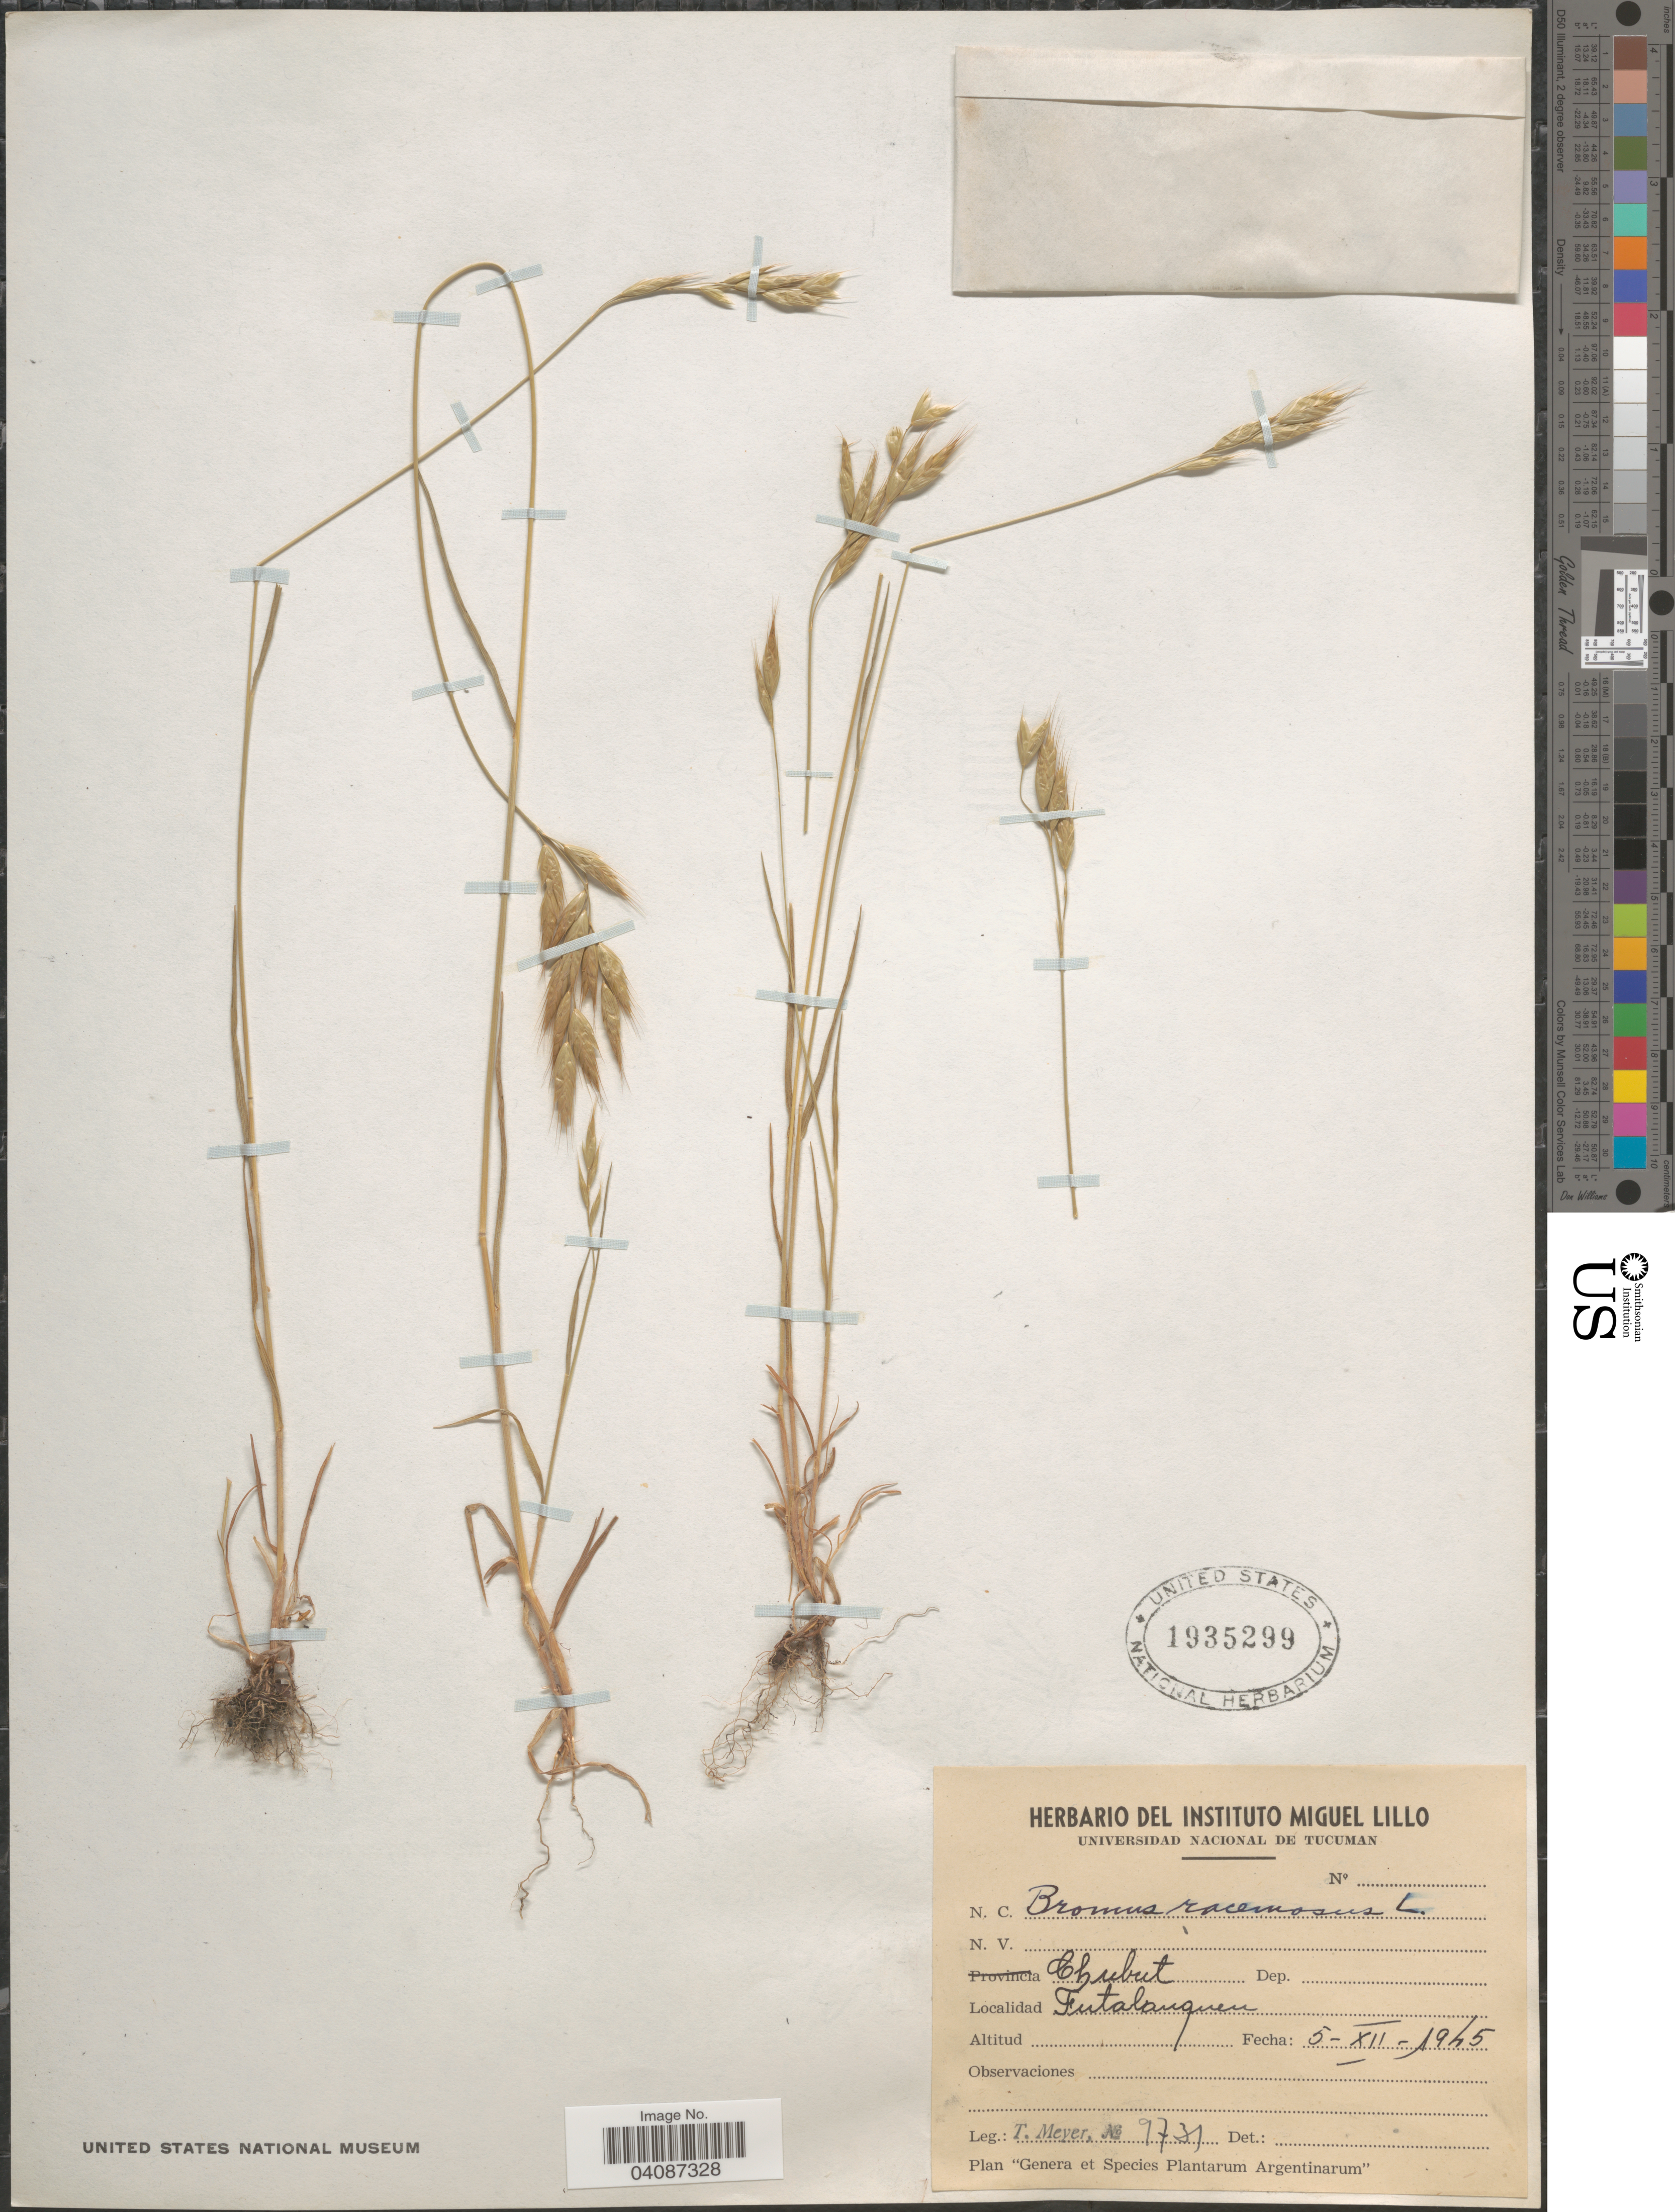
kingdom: Plantae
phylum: Tracheophyta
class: Liliopsida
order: Poales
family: Poaceae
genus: Bromus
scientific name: Bromus racemosus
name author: L.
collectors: T. Meyer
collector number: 9731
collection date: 1945-12-05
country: Argentina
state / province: Chubut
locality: Futalauquen.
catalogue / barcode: US 1935299